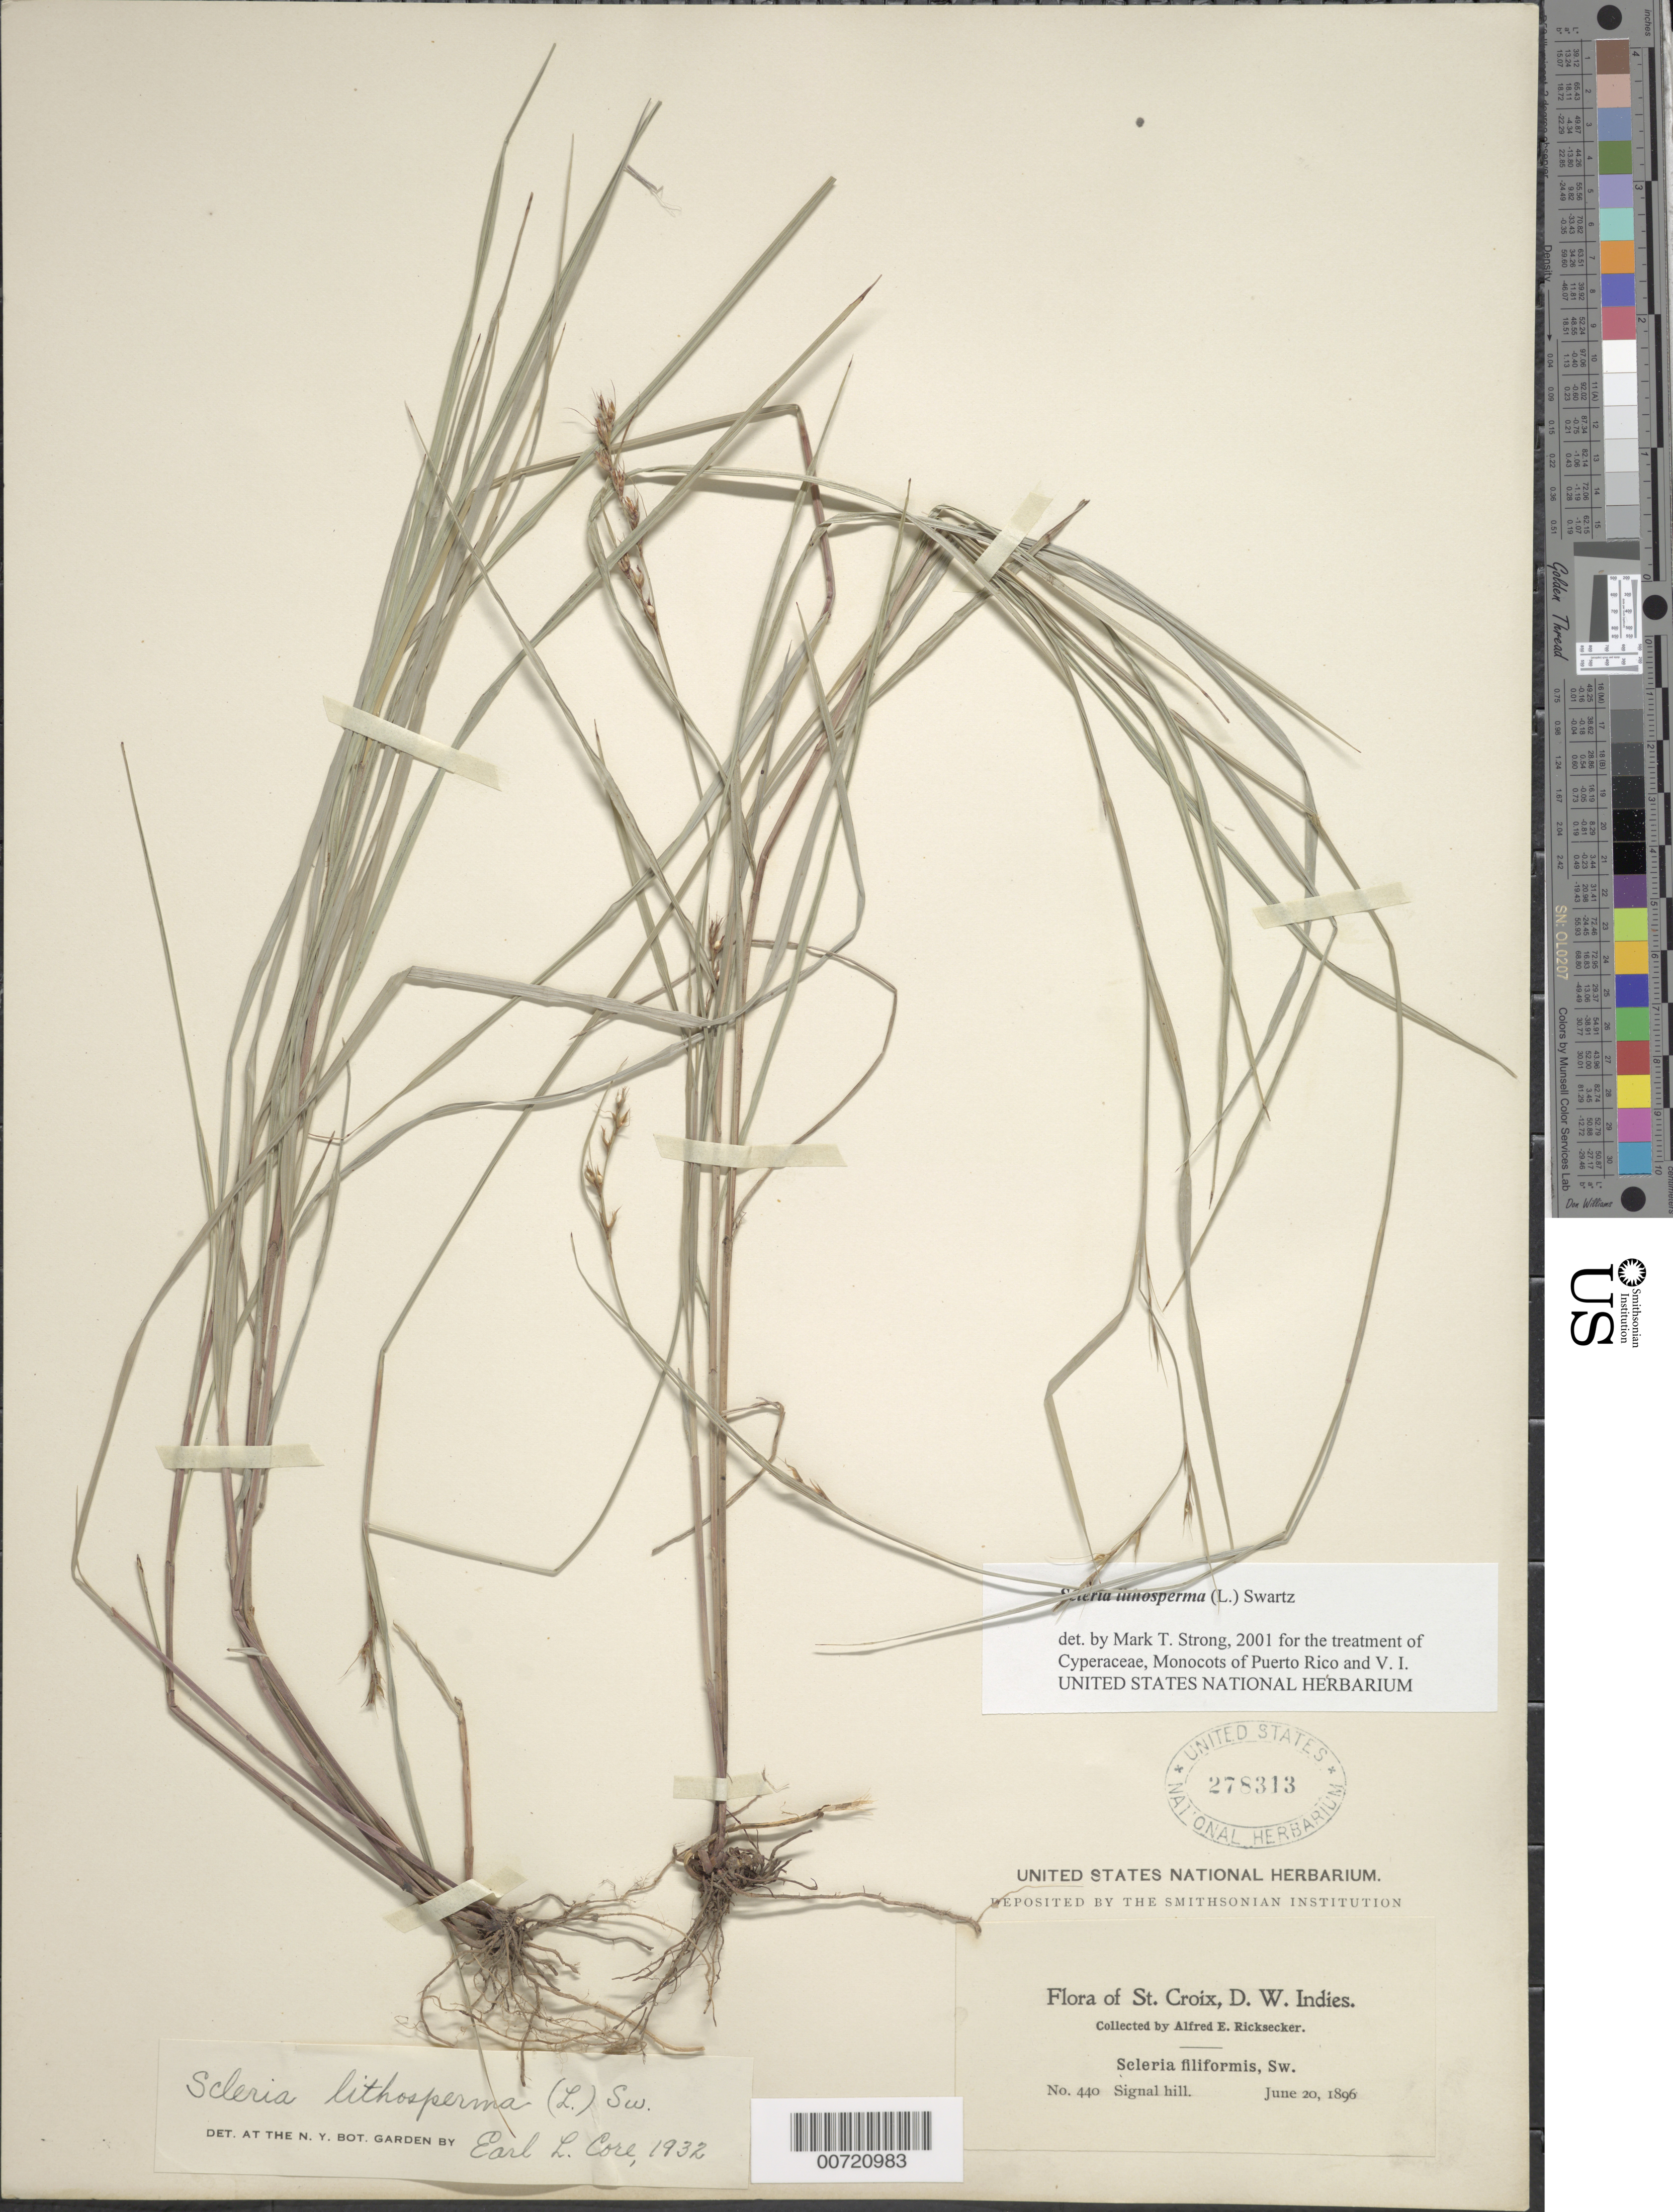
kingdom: Plantae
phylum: Tracheophyta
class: Liliopsida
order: Poales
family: Cyperaceae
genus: Scleria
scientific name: Scleria lithosperma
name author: (L.) Sw.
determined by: Strong, M. T., (US), Smithsonian Institution - National Museum of Natural History (UNITED STATES)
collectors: A. E. Ricksecker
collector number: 440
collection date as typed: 20 Jun 1896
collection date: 1896-06-20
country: U.S. Virgin Islands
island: St. Croix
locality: St. Croix: Signal hill.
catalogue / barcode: US 278313